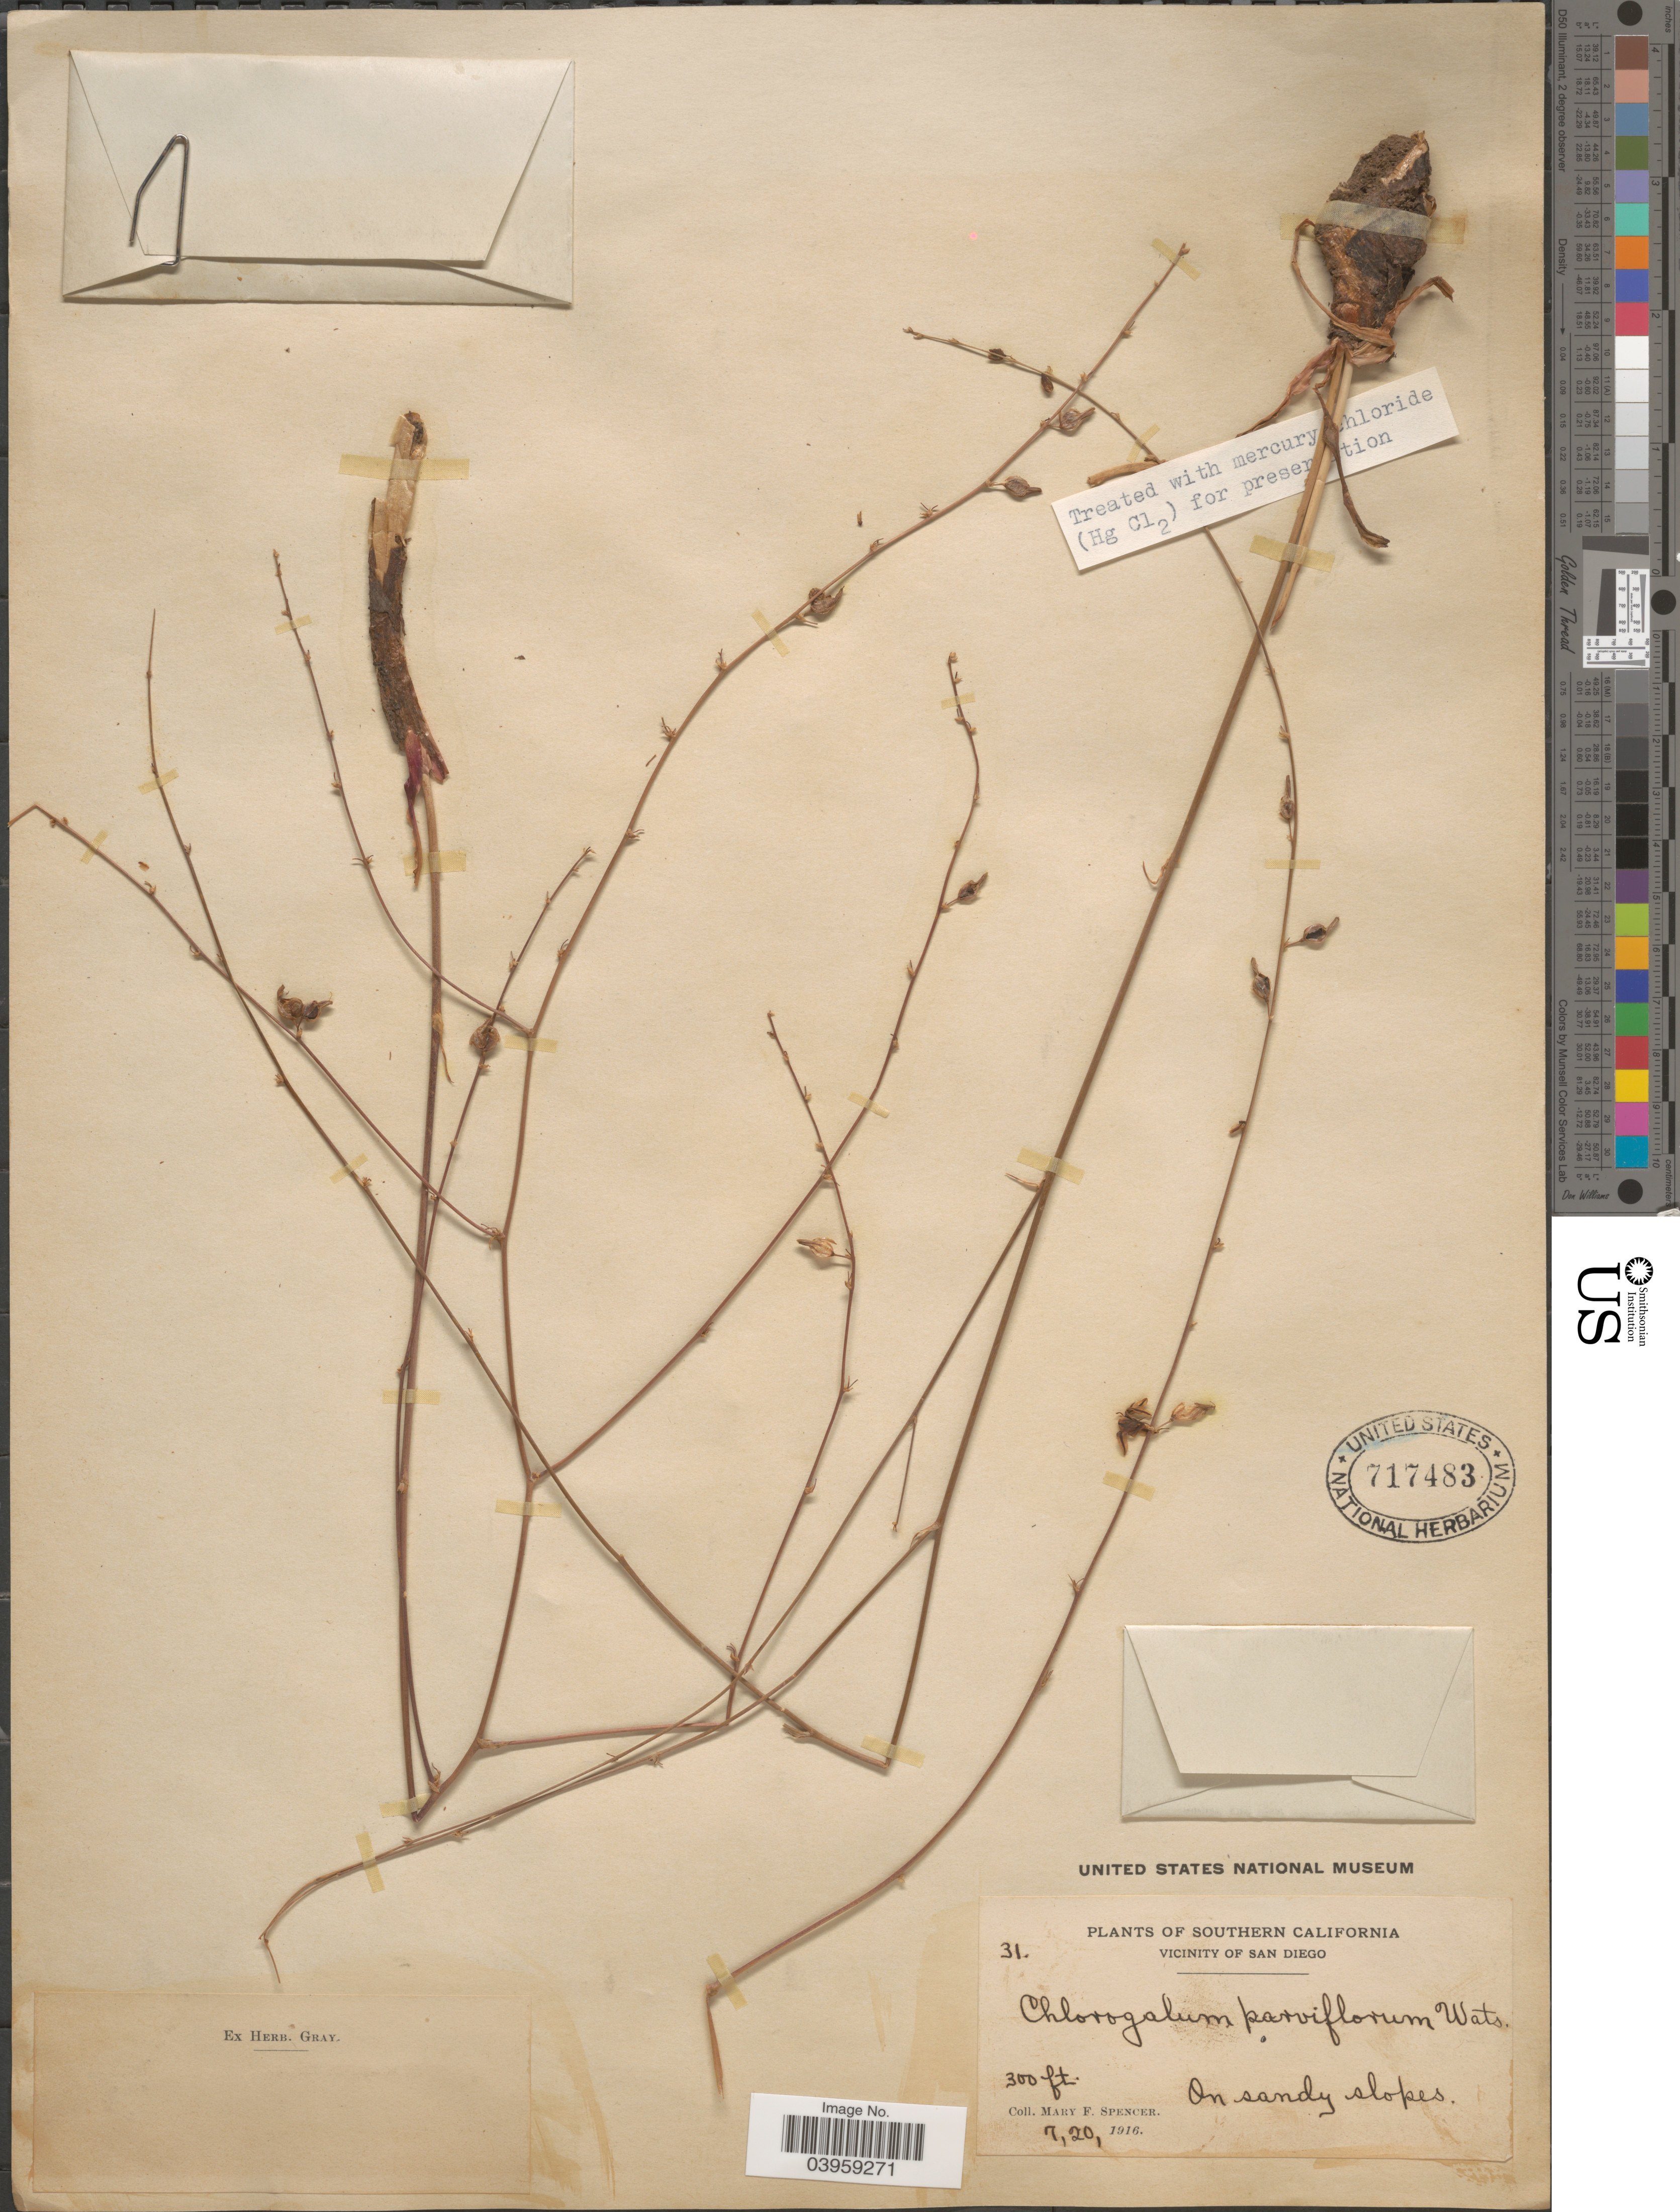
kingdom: Plantae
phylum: Tracheophyta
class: Liliopsida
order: Asparagales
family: Asparagaceae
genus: Chlorogalum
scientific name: Chlorogalum parviflorum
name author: S. Watson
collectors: M. Spencer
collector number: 31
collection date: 1916-07-20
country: United States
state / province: California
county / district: San Diego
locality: Southern California. Vicinity of San Diego.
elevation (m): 91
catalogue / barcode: US 717483